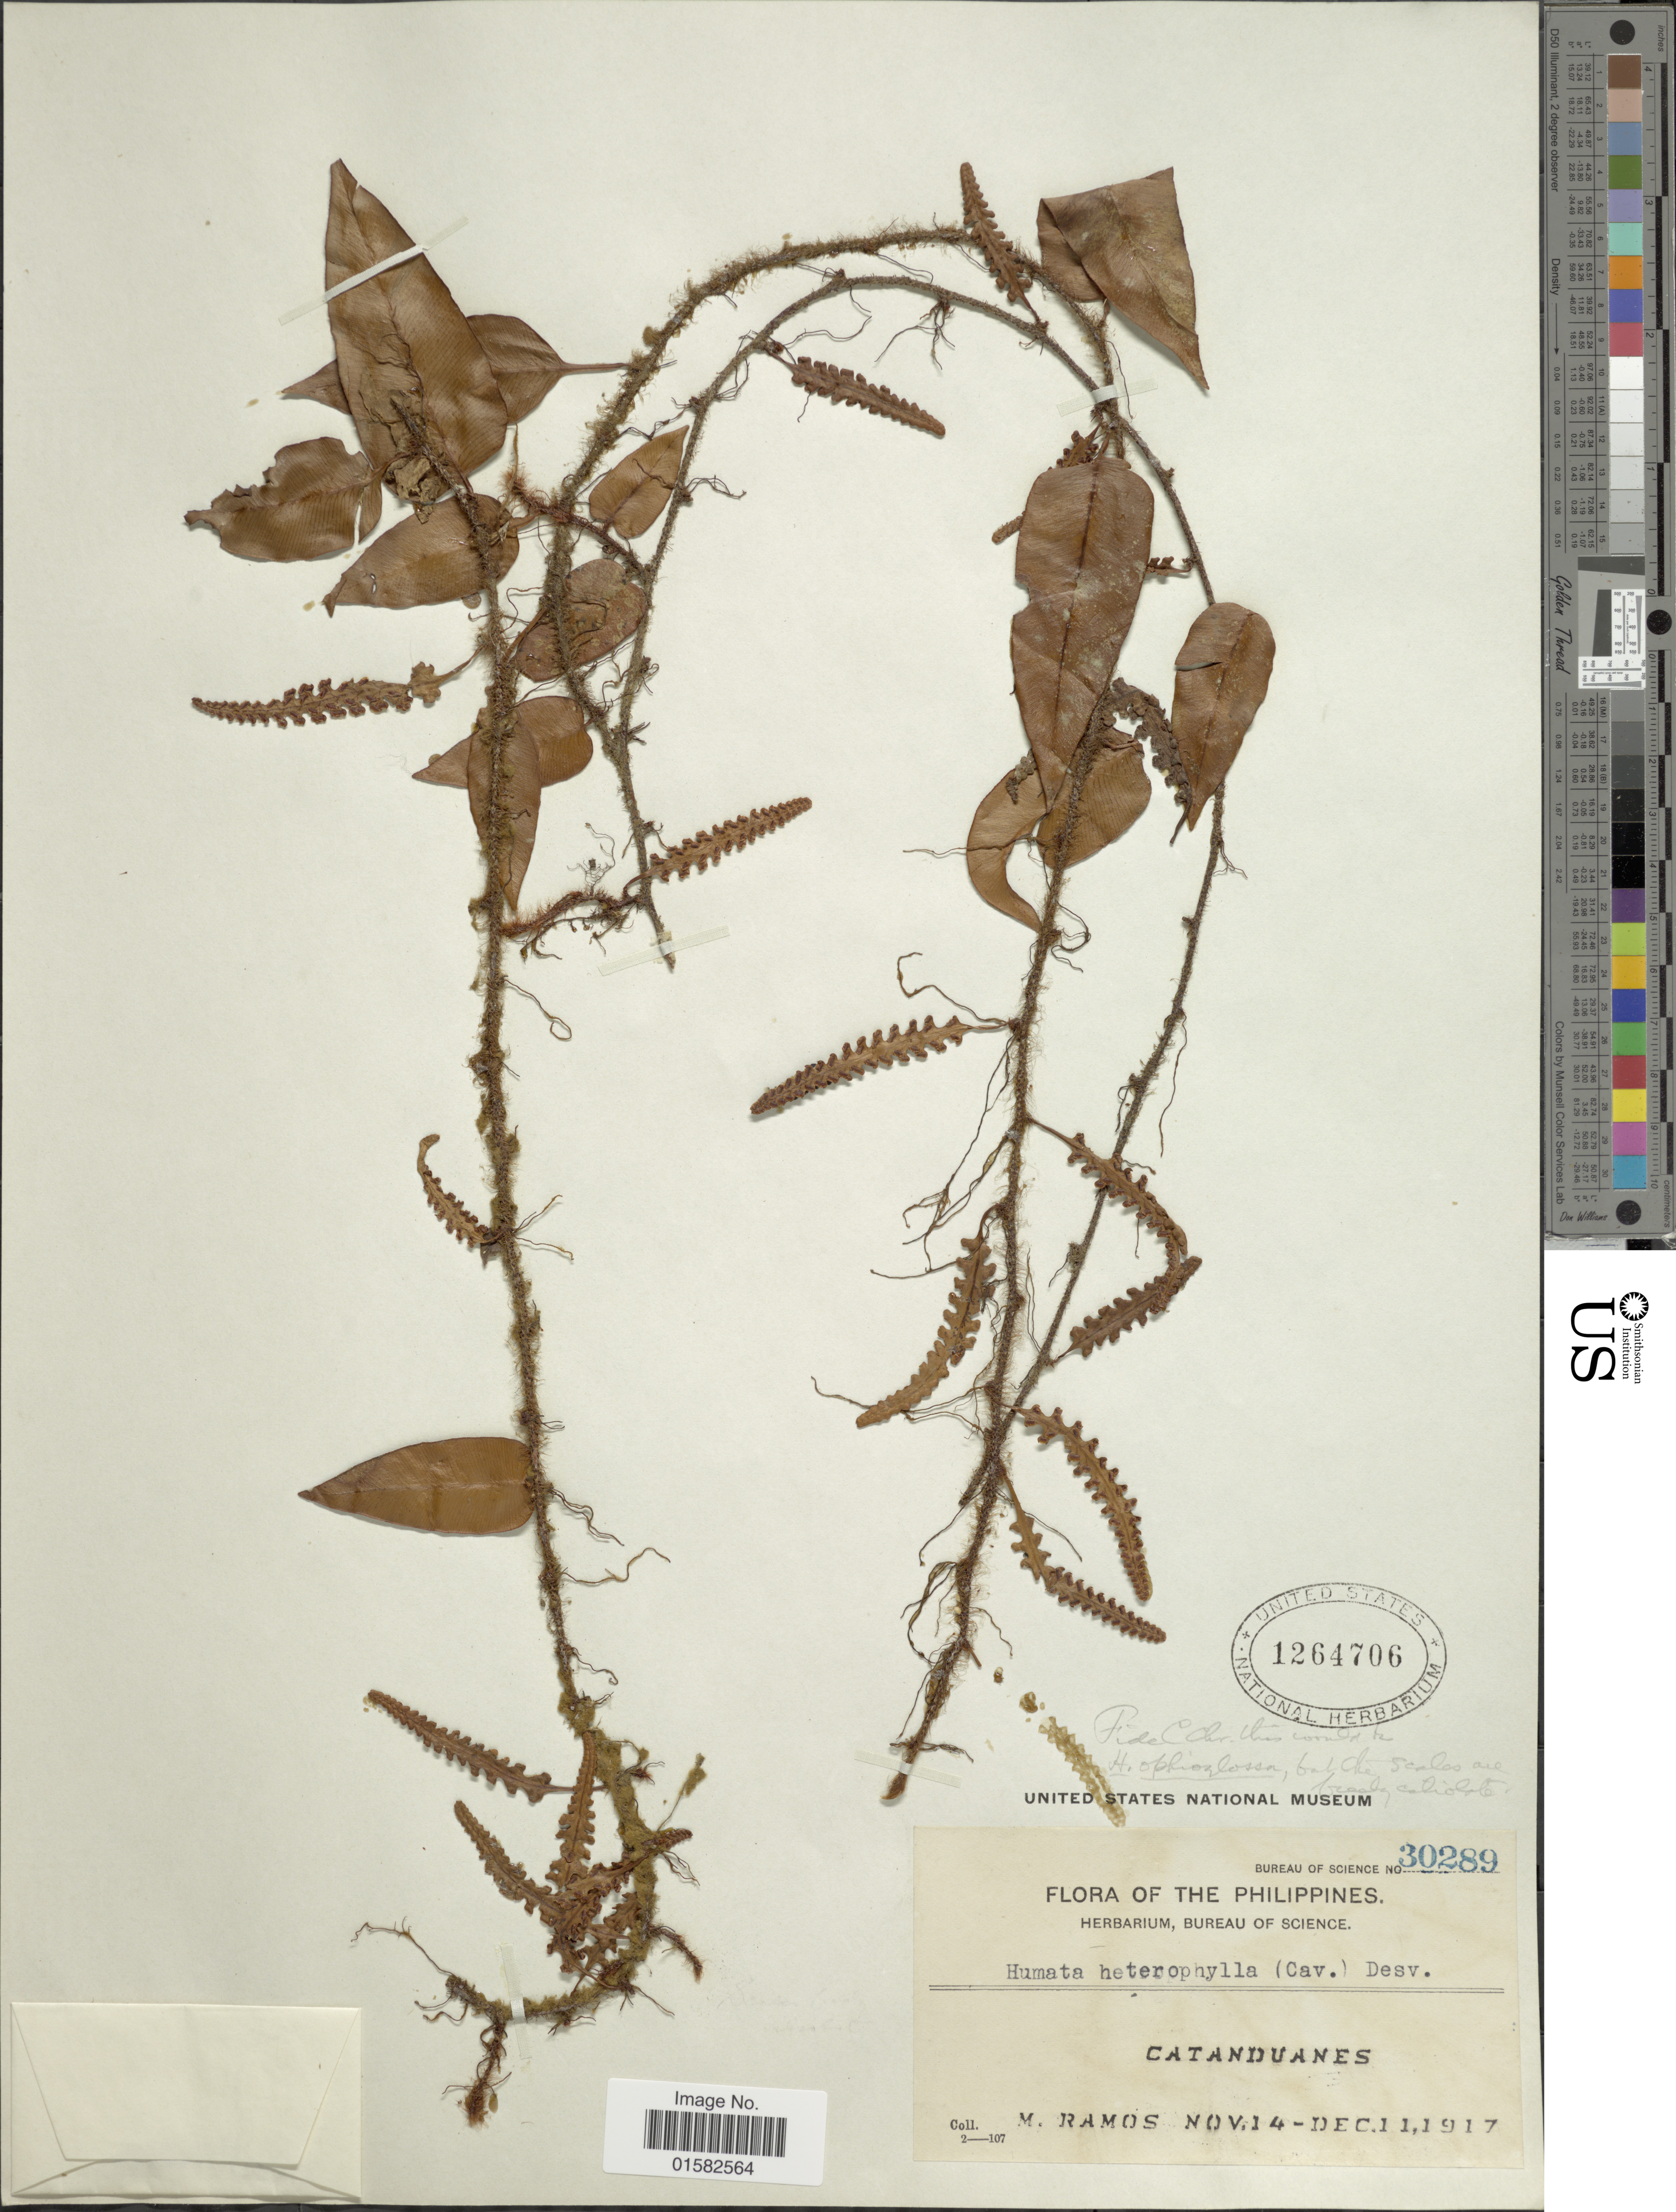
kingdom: Plantae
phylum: Tracheophyta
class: Polypodiopsida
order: Polypodiales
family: Davalliaceae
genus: Humata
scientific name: Humata heterophylla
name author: (Sm.) Desv.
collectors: M. Ramos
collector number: Bureau of Science 30289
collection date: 1917-11-14/1917-12-11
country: Philippines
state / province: Bicol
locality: Catanduanes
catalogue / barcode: US 1264706